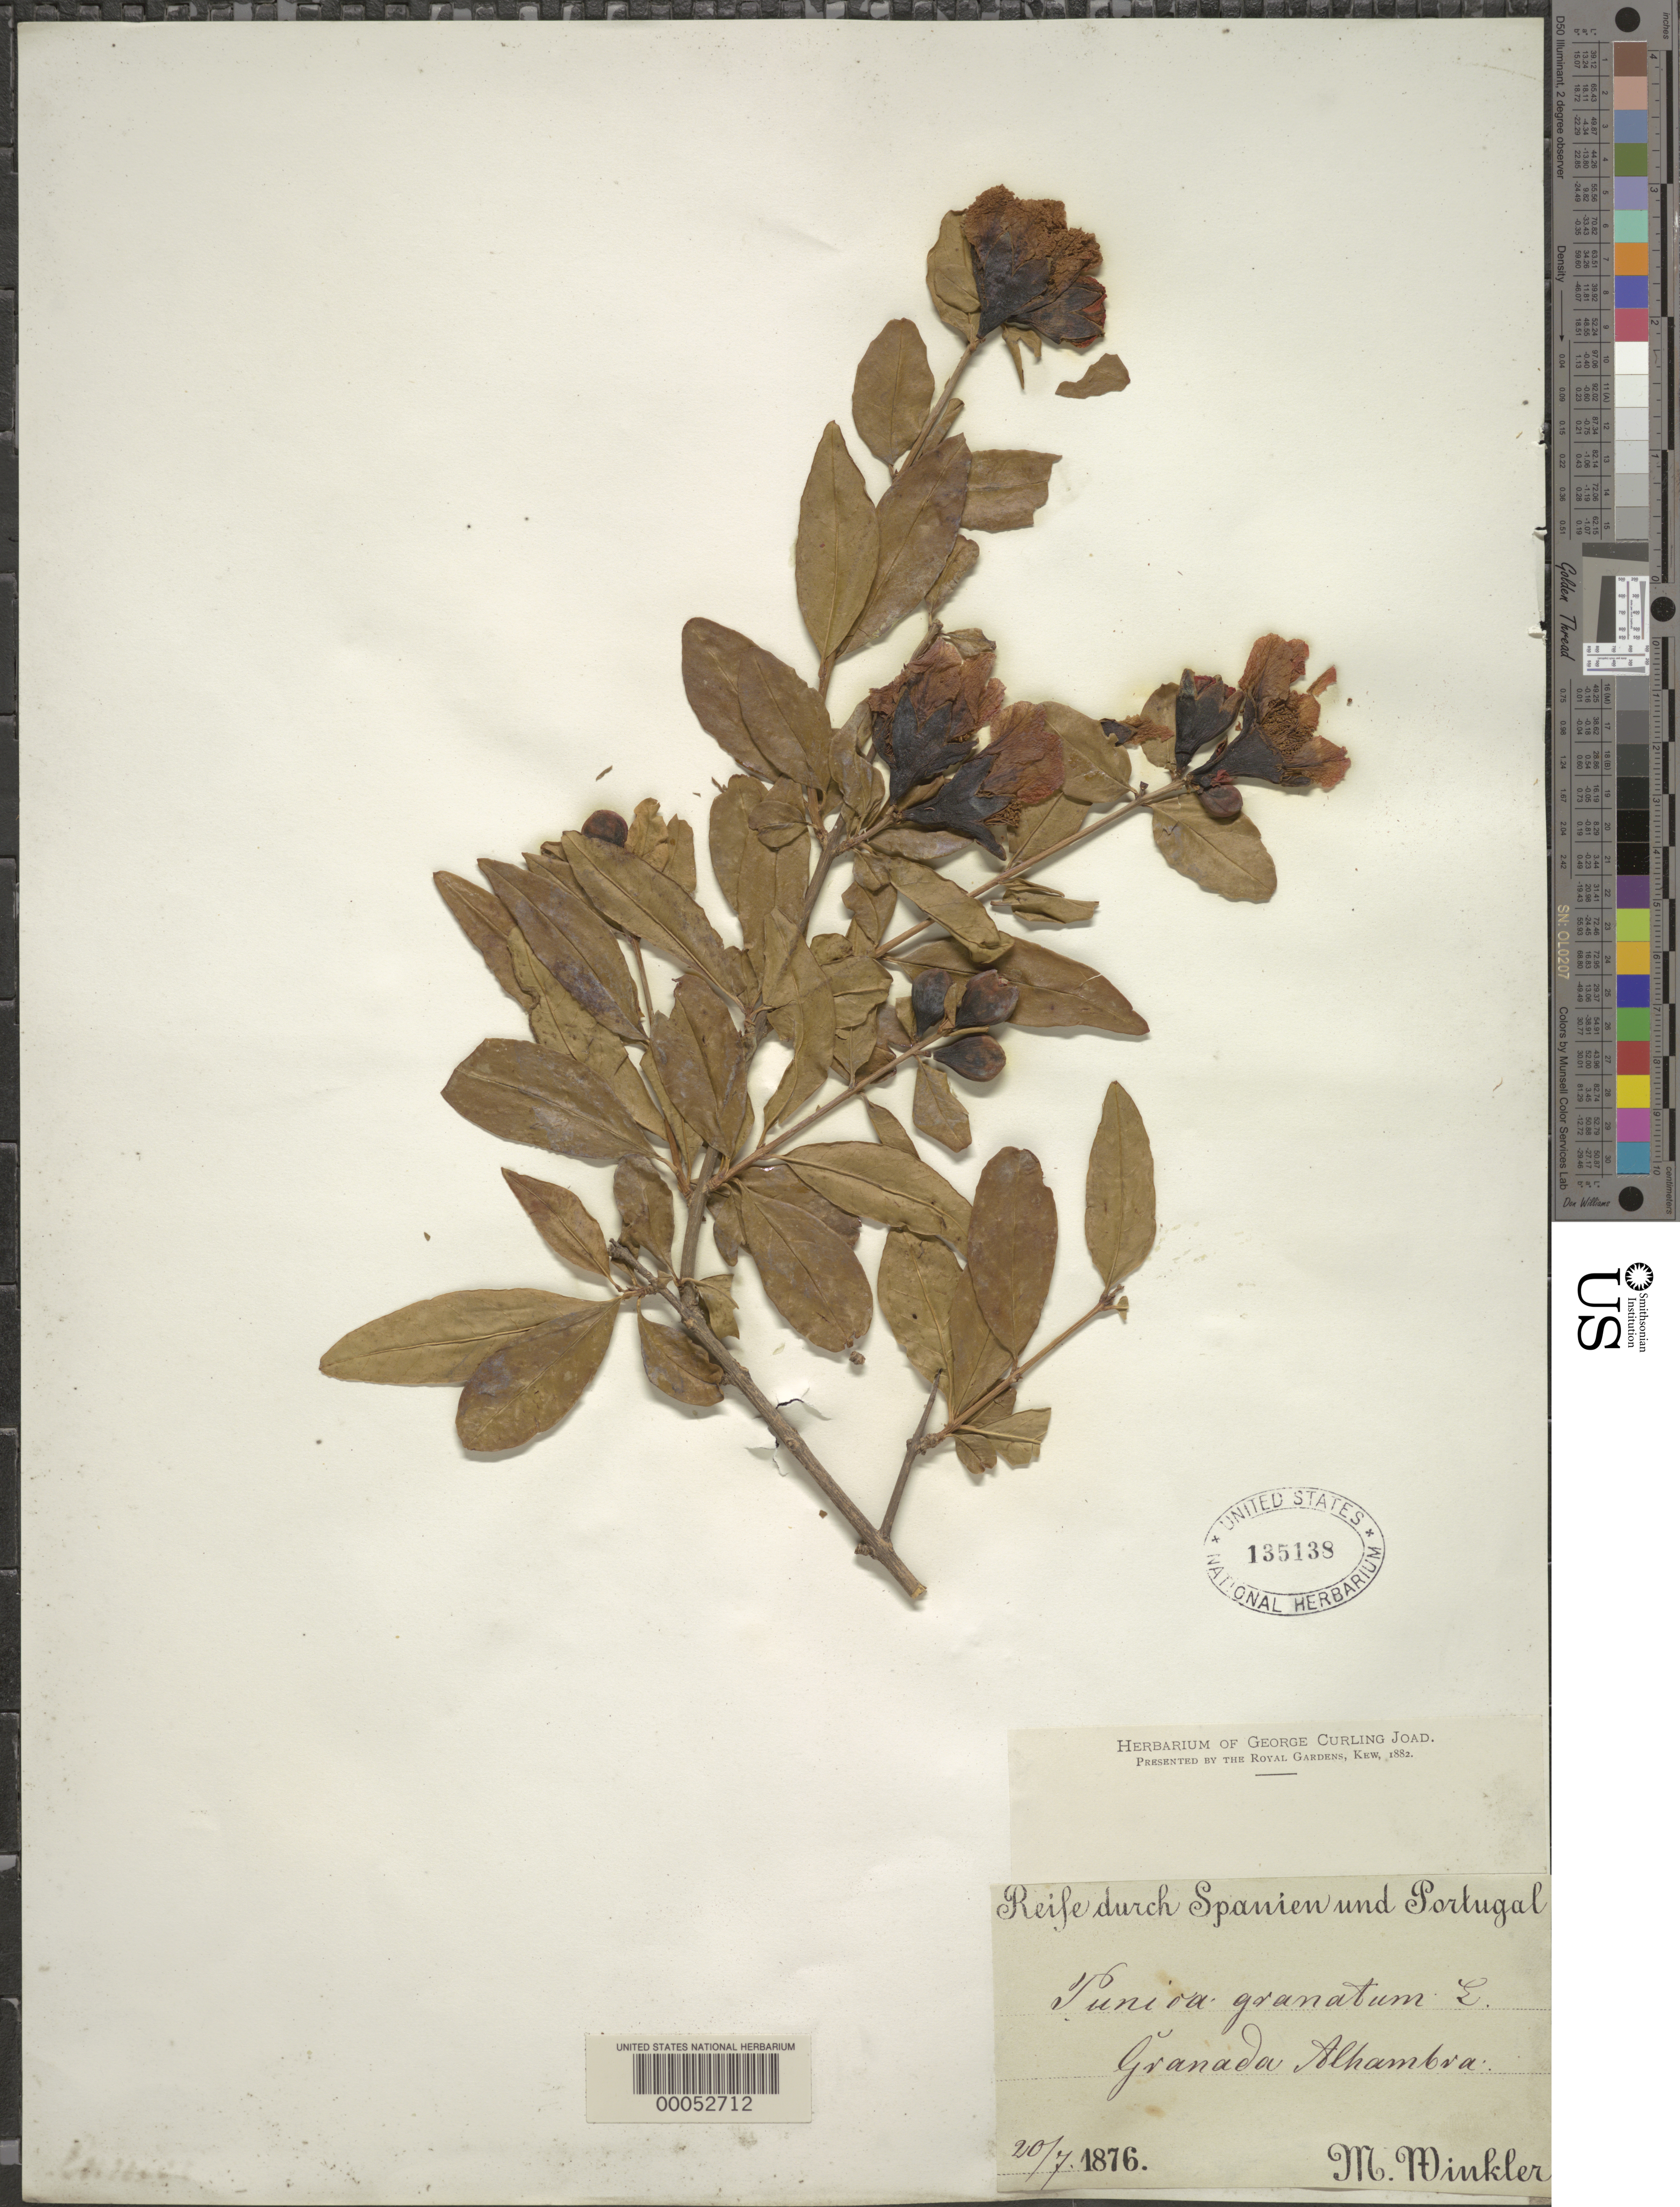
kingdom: Plantae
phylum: Tracheophyta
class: Magnoliopsida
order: Myrtales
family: Lythraceae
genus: Punica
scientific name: Punica granatum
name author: L.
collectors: M. Ninkler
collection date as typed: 20 Aug 1876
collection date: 1876-08-20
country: Portugal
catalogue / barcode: US 135138